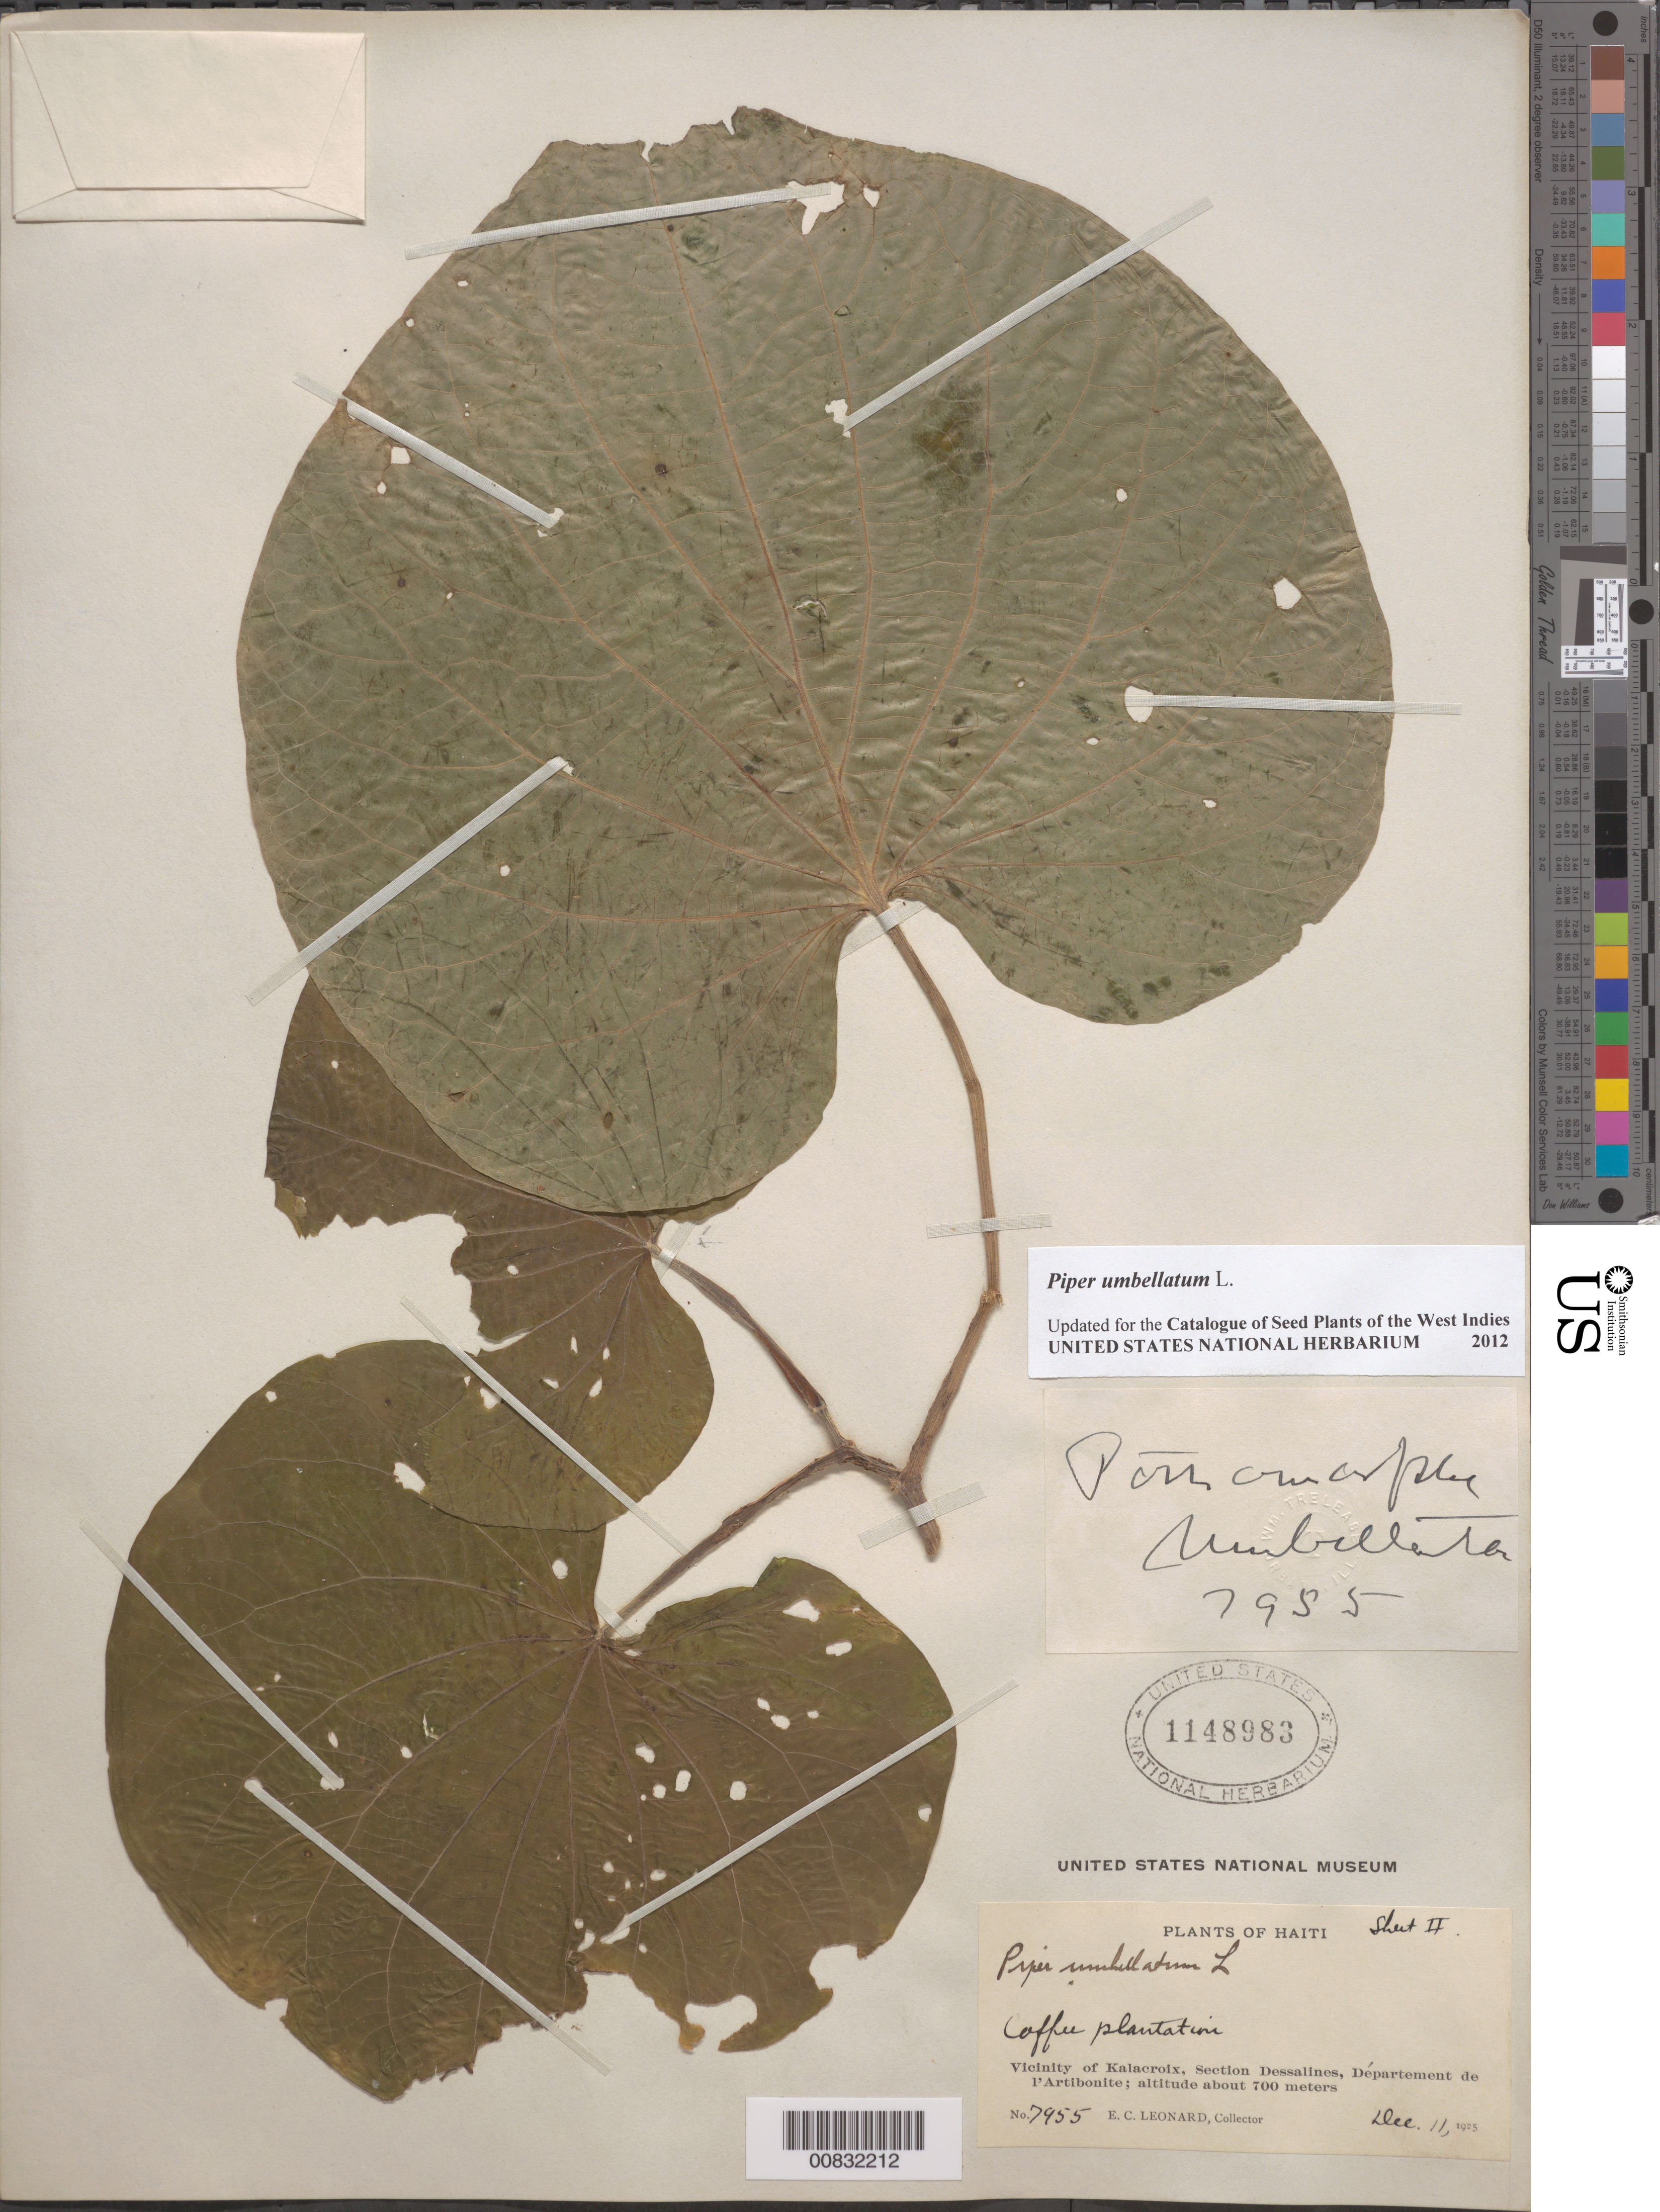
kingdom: Plantae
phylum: Tracheophyta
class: Magnoliopsida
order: Piperales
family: Piperaceae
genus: Piper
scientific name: Piper umbellatum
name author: L.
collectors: E. C. Leonard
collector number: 7955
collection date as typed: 11 Dec 1925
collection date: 1925-12-11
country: Haiti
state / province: Artibonite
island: Hispaniola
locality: Vicinity of Kalacroix, Section Dessalines.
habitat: Coffee plantation.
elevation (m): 700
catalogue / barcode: US 1148983